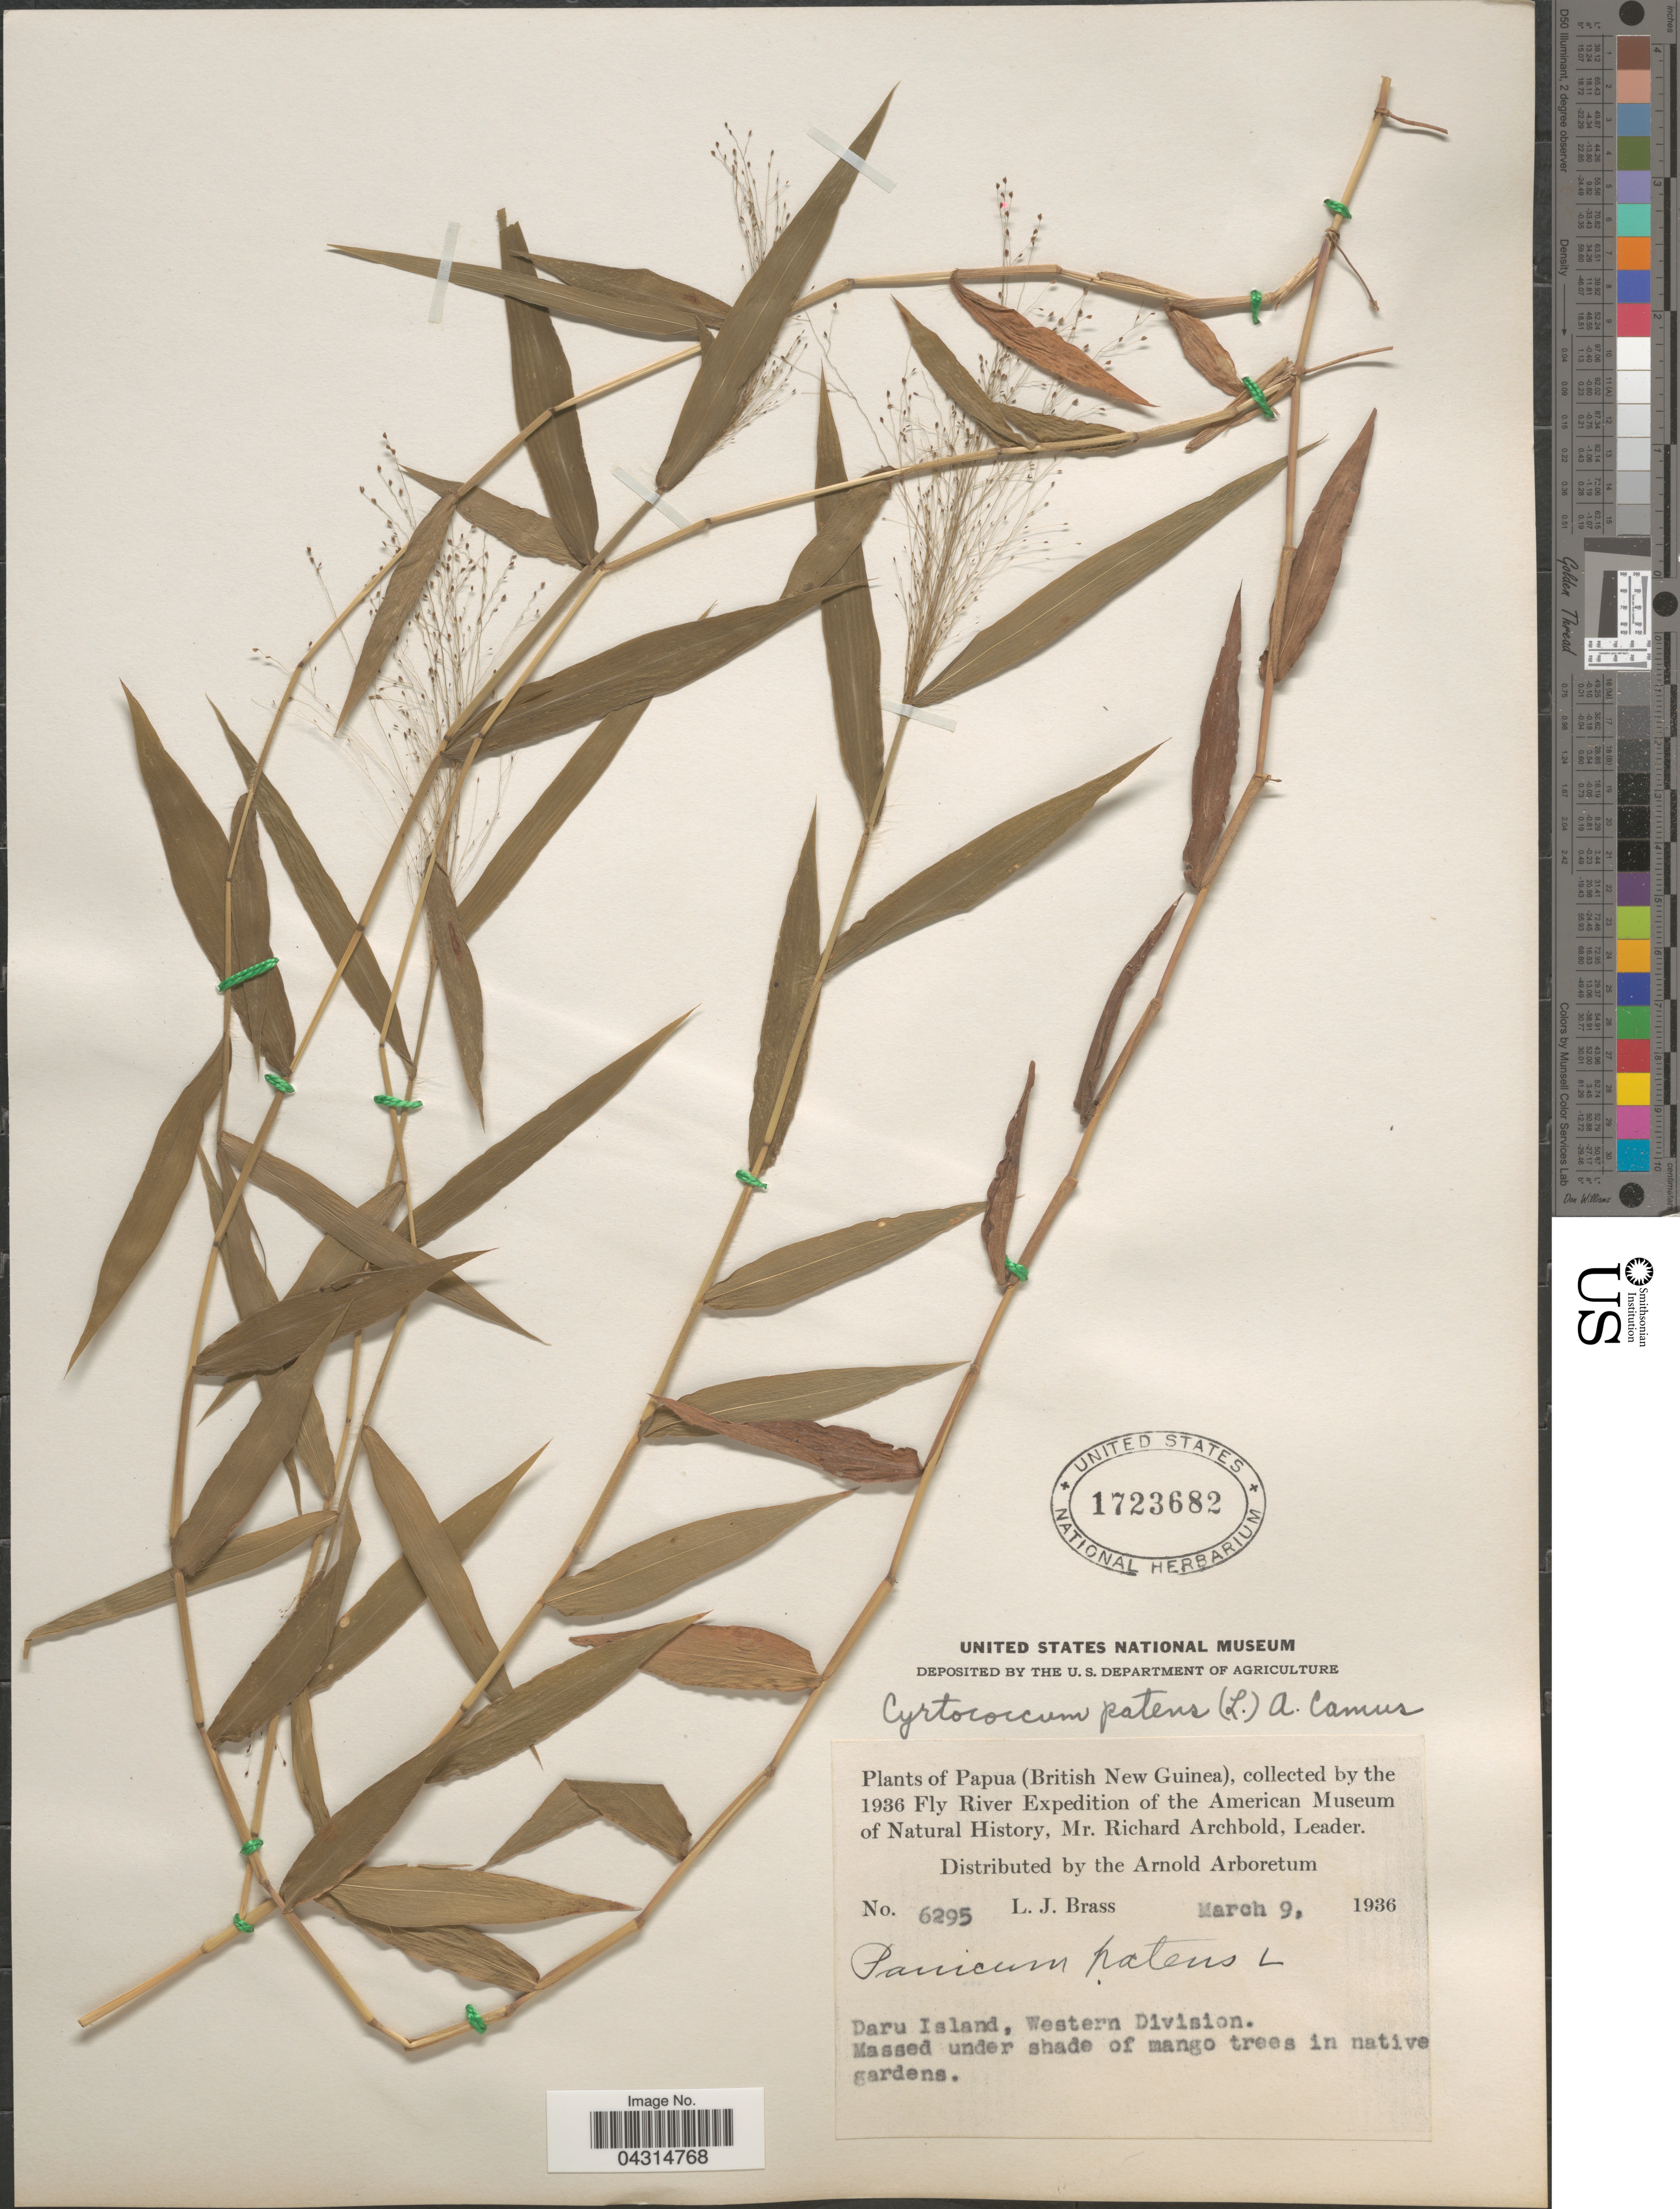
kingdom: Plantae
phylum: Tracheophyta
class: Liliopsida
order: Poales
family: Poaceae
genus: Cyrtococcum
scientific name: Cyrtococcum sp.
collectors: L. J. Brass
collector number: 6295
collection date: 1936-03-09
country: Papua New Guinea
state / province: Manus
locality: Papua (British New Guinea) by the 1933 New Guinea Expedition of The American Museum of Natural History. Daru Island, Western Division. Massed under shade of mango trees in native gardens.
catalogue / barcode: US 1723682